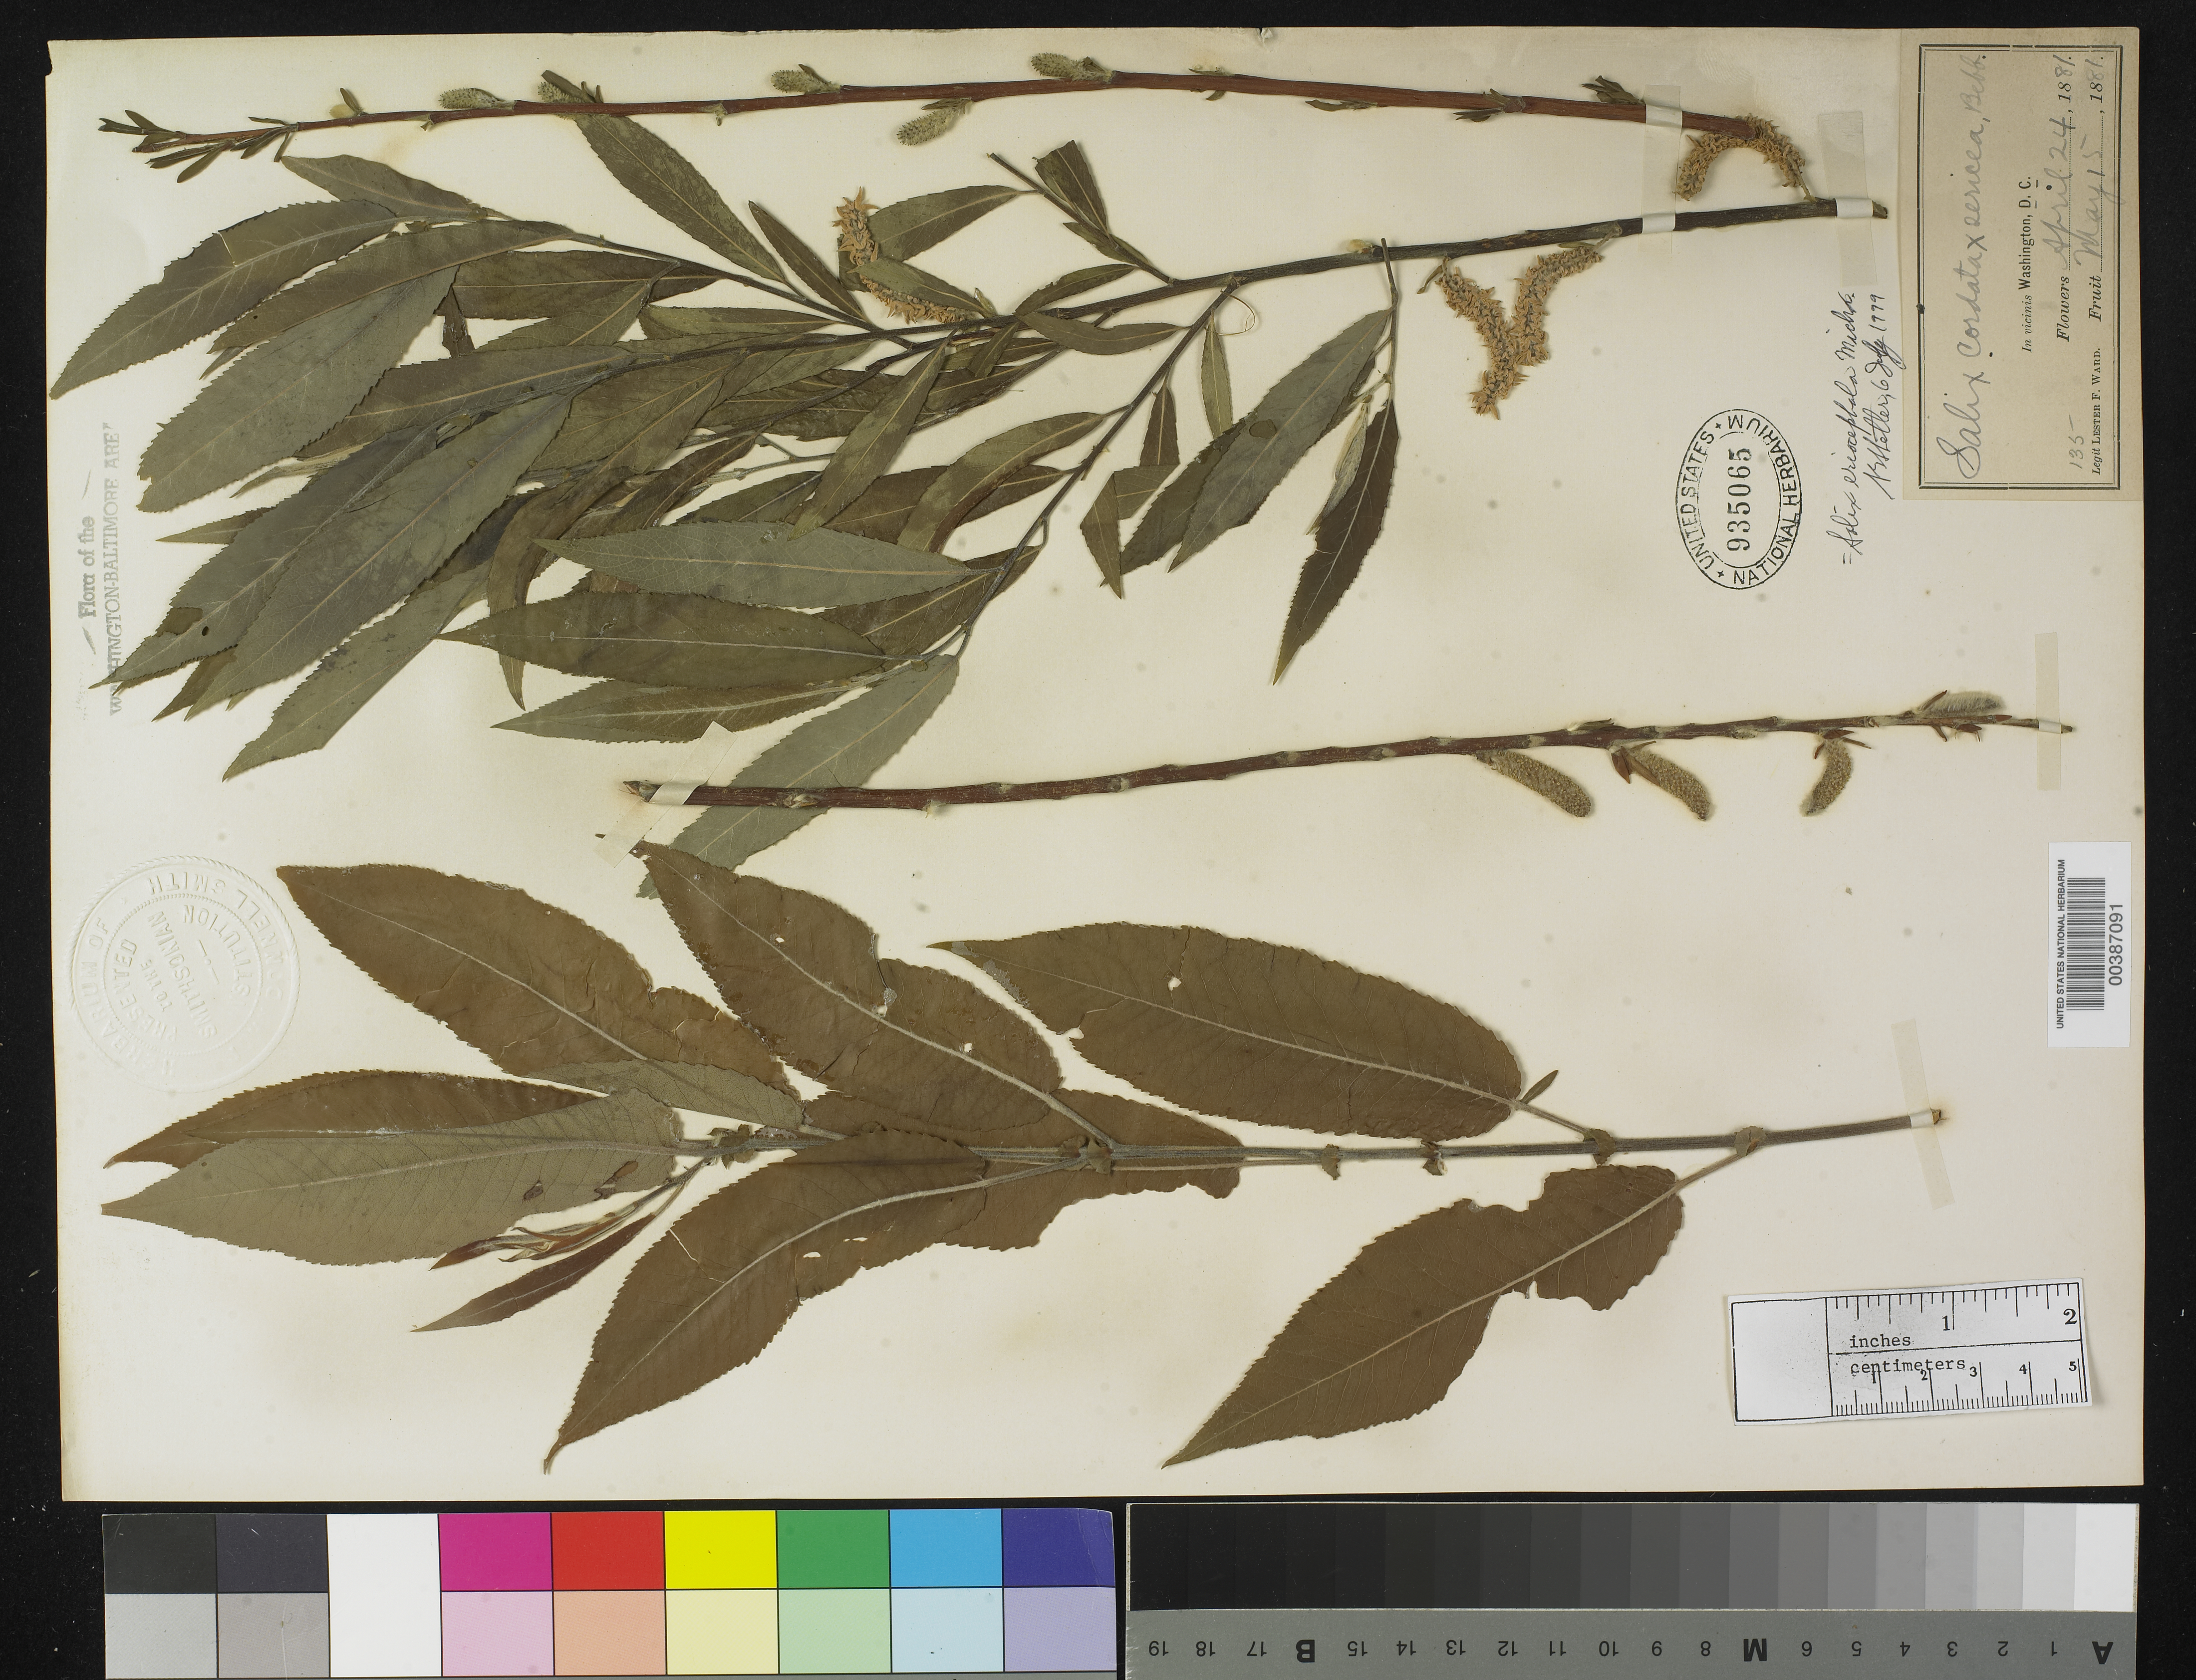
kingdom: Plantae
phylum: Tracheophyta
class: Magnoliopsida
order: Malpighiales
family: Salicaceae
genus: Salix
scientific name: Salix eriocephala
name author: Michx.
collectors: L. F. Ward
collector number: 135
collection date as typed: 24 Apr 1881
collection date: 1881-04-24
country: United States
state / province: District of Columbia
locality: DC vicinity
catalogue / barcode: US 935065